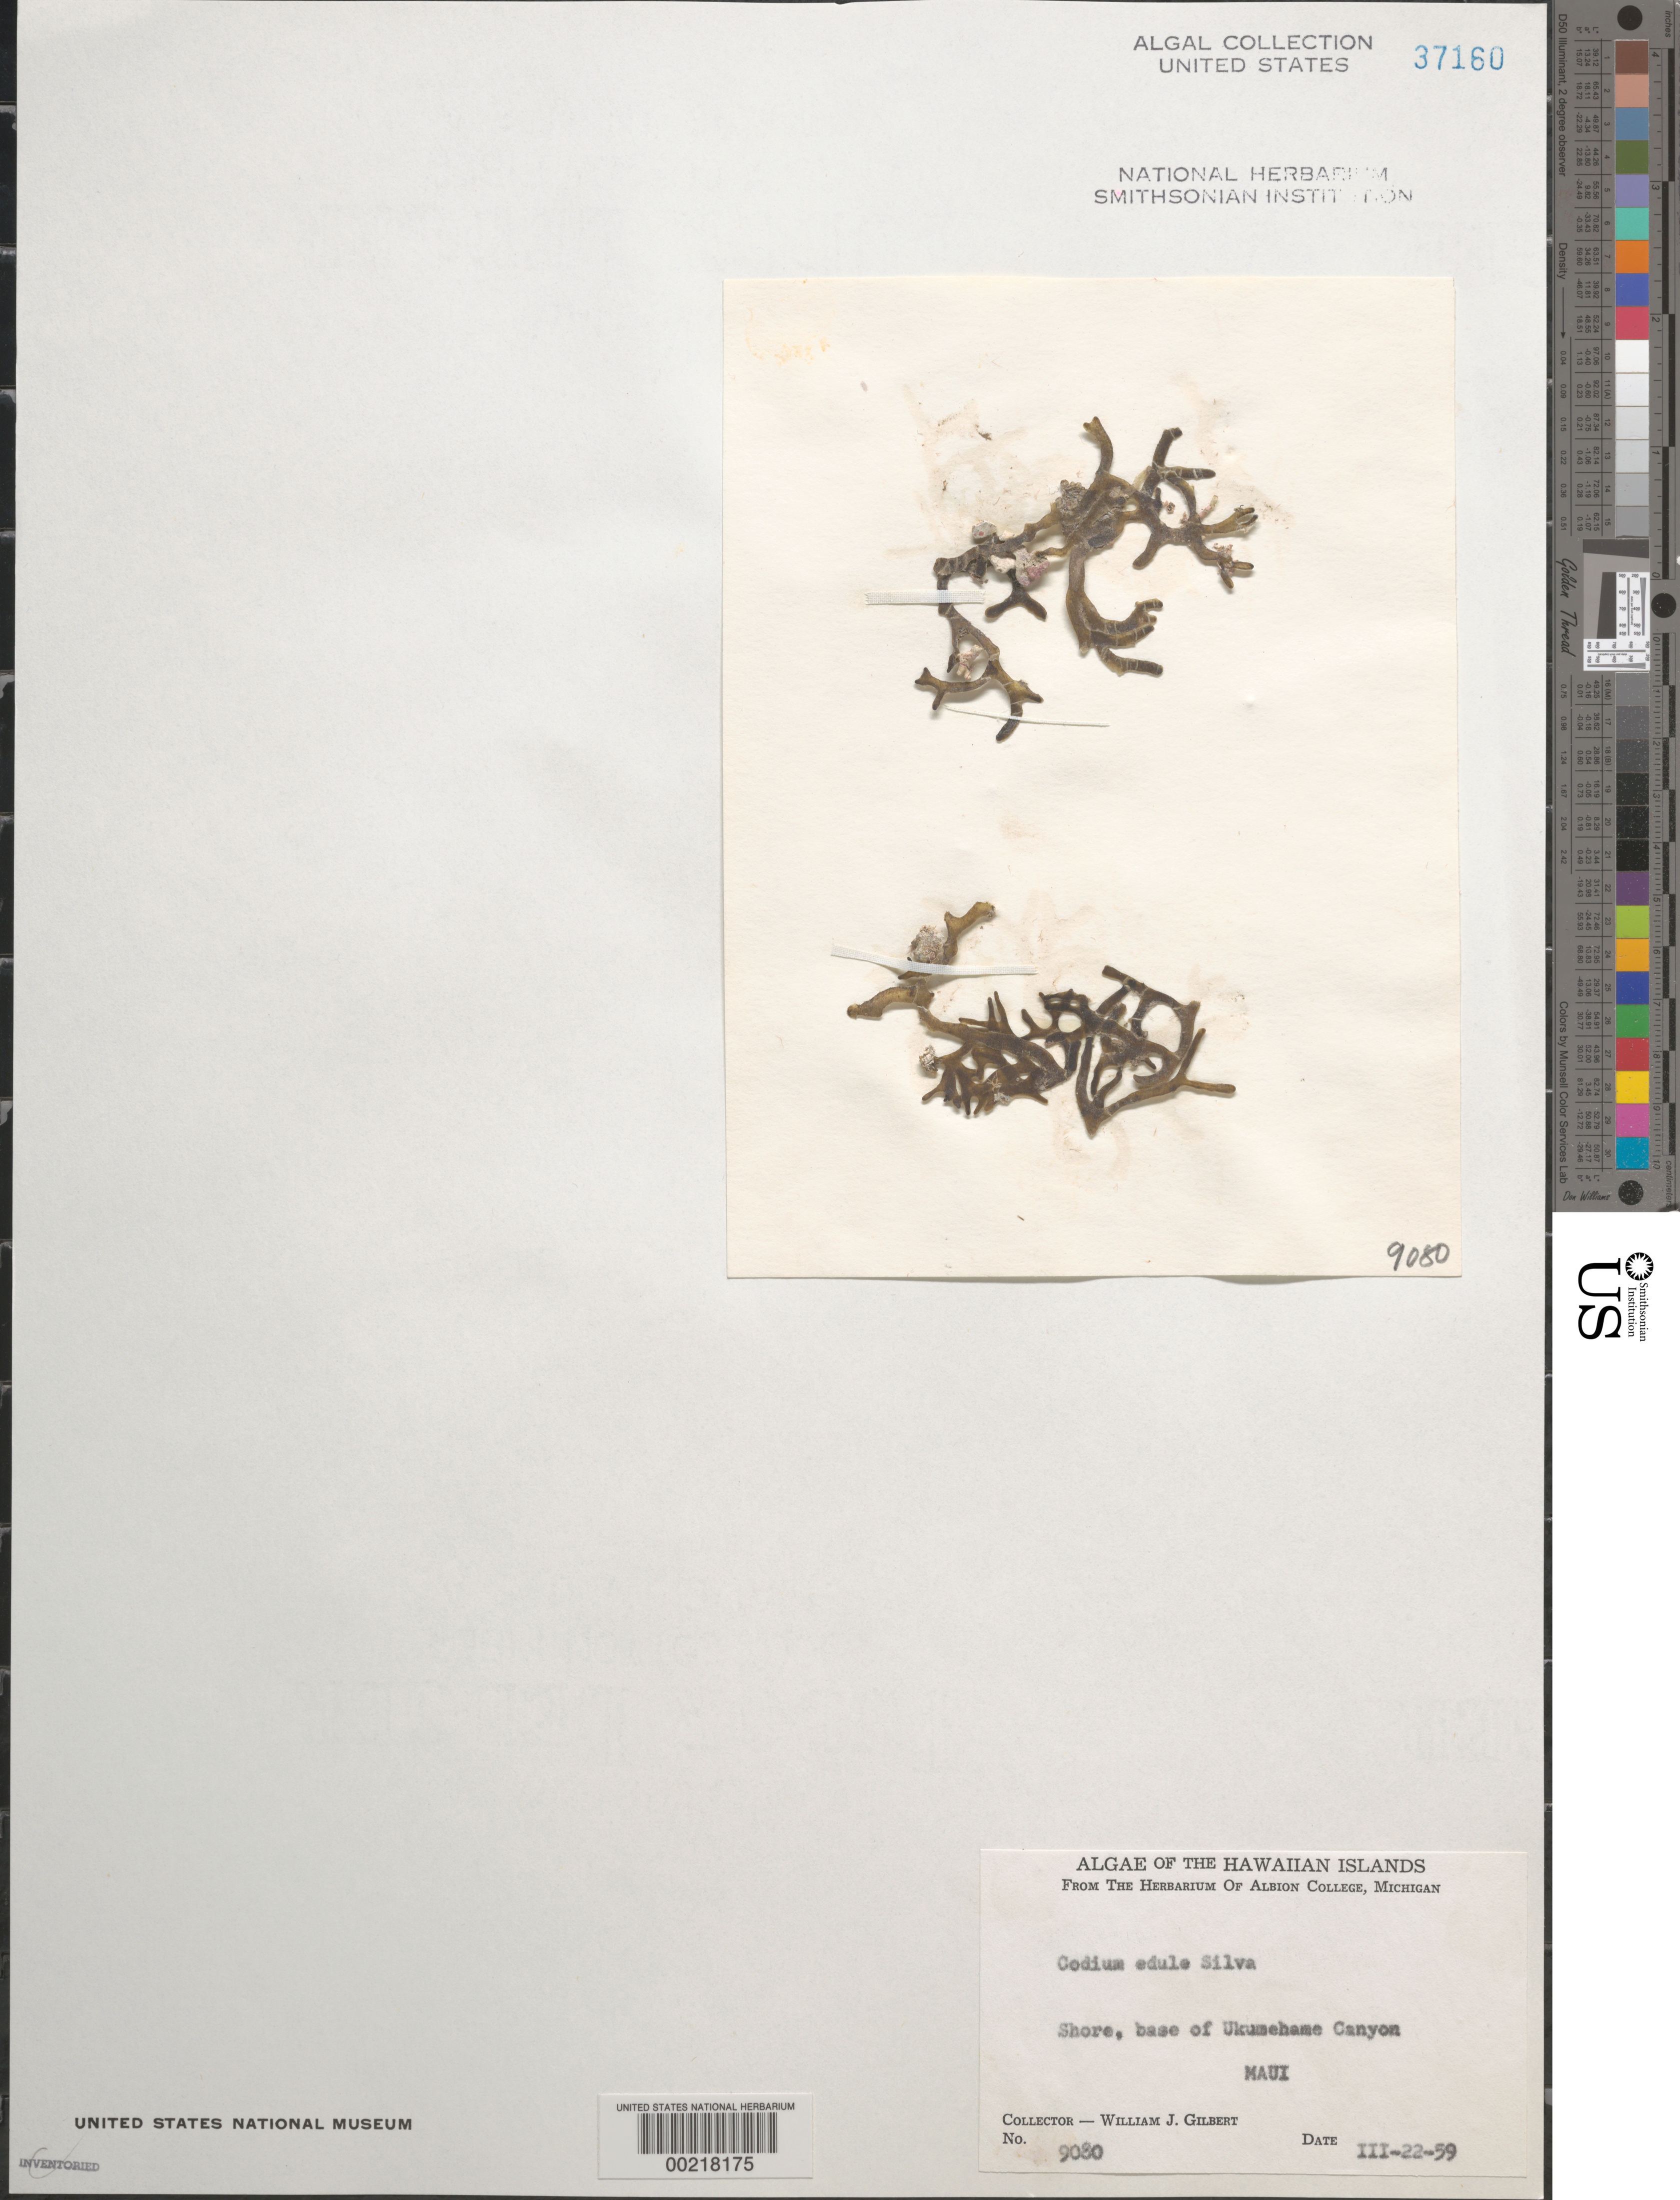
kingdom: Plantae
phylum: Chlorophyta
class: Ulvophyceae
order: Bryopsidales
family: Codiaceae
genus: Codium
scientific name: Codium edule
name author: P.C. Silva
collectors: W. J. Gilbert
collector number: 9080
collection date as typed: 22 Mar 1959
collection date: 1959-03-22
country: United States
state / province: Hawaii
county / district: Maui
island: Maui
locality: Ukumehame Canyon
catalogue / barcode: US 37160